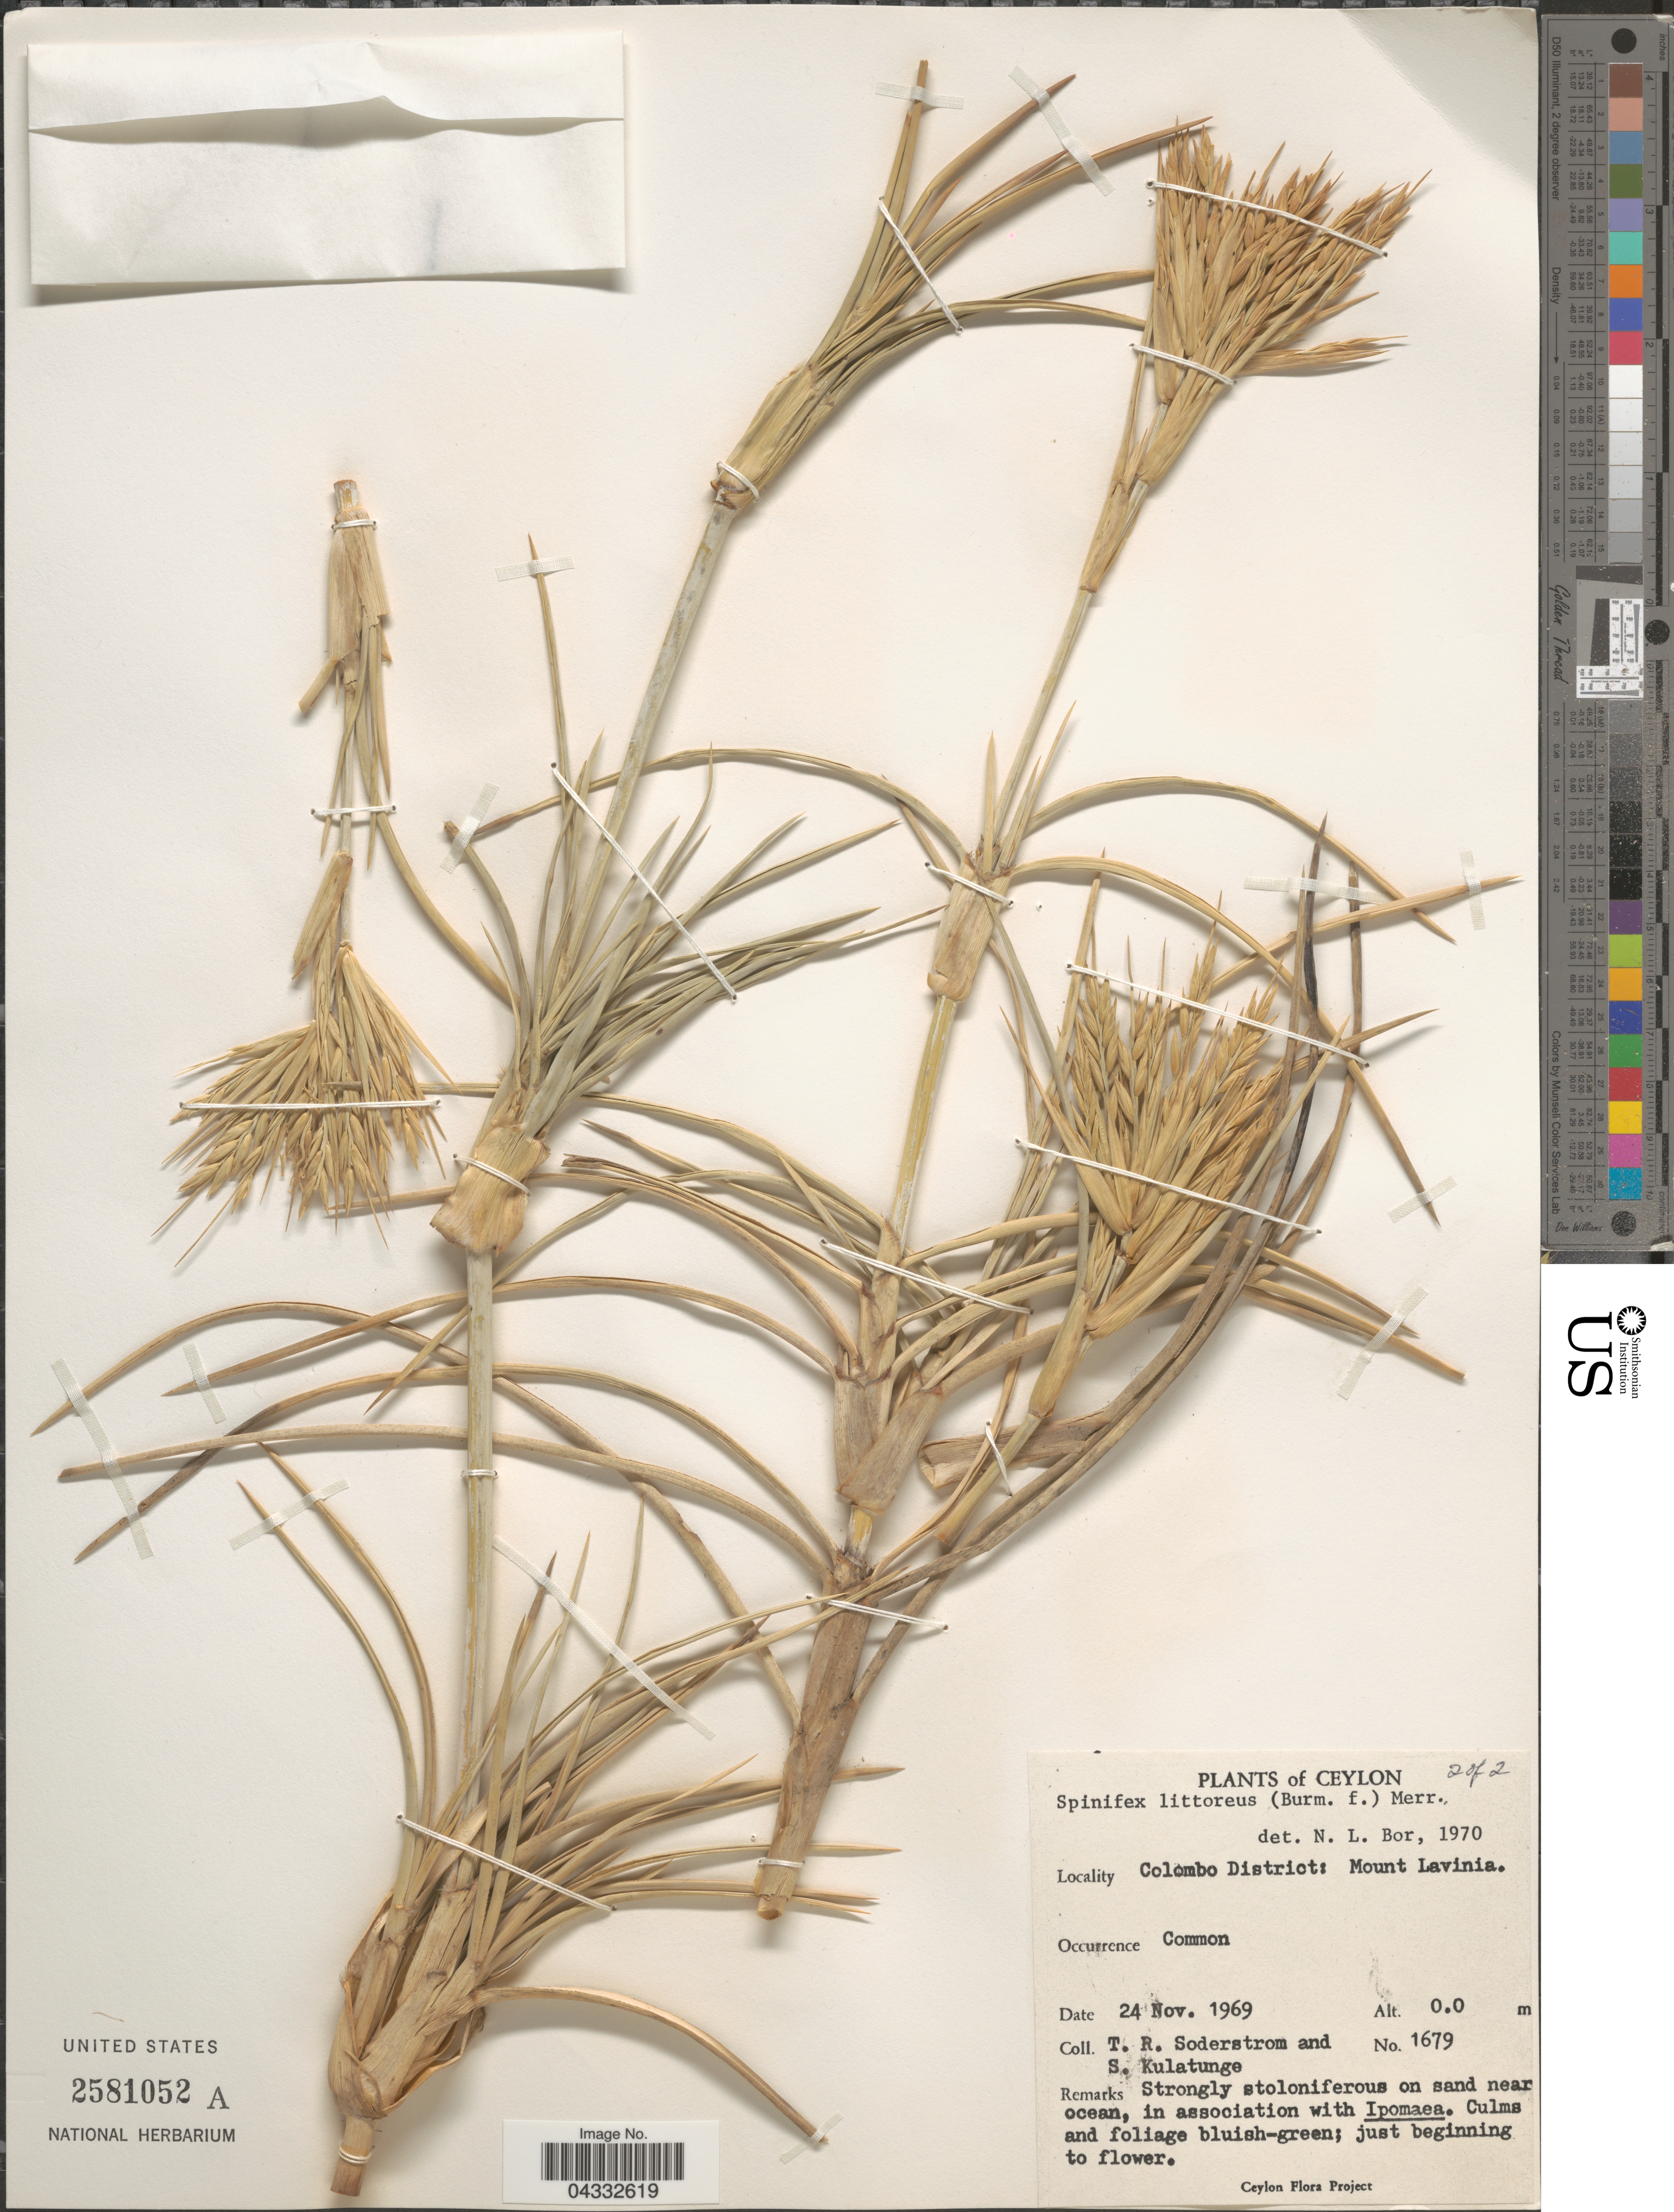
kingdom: Plantae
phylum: Tracheophyta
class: Liliopsida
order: Poales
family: Poaceae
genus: Spinifex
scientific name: Spinifex littoreus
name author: (Burm. f.) Merr.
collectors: T. R. Soderstrom & S. Kulatunge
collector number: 1679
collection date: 1969-11-24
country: Sri Lanka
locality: Ceylon. Colombo District: Mount Lavinia.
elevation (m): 0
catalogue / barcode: US 2581052A